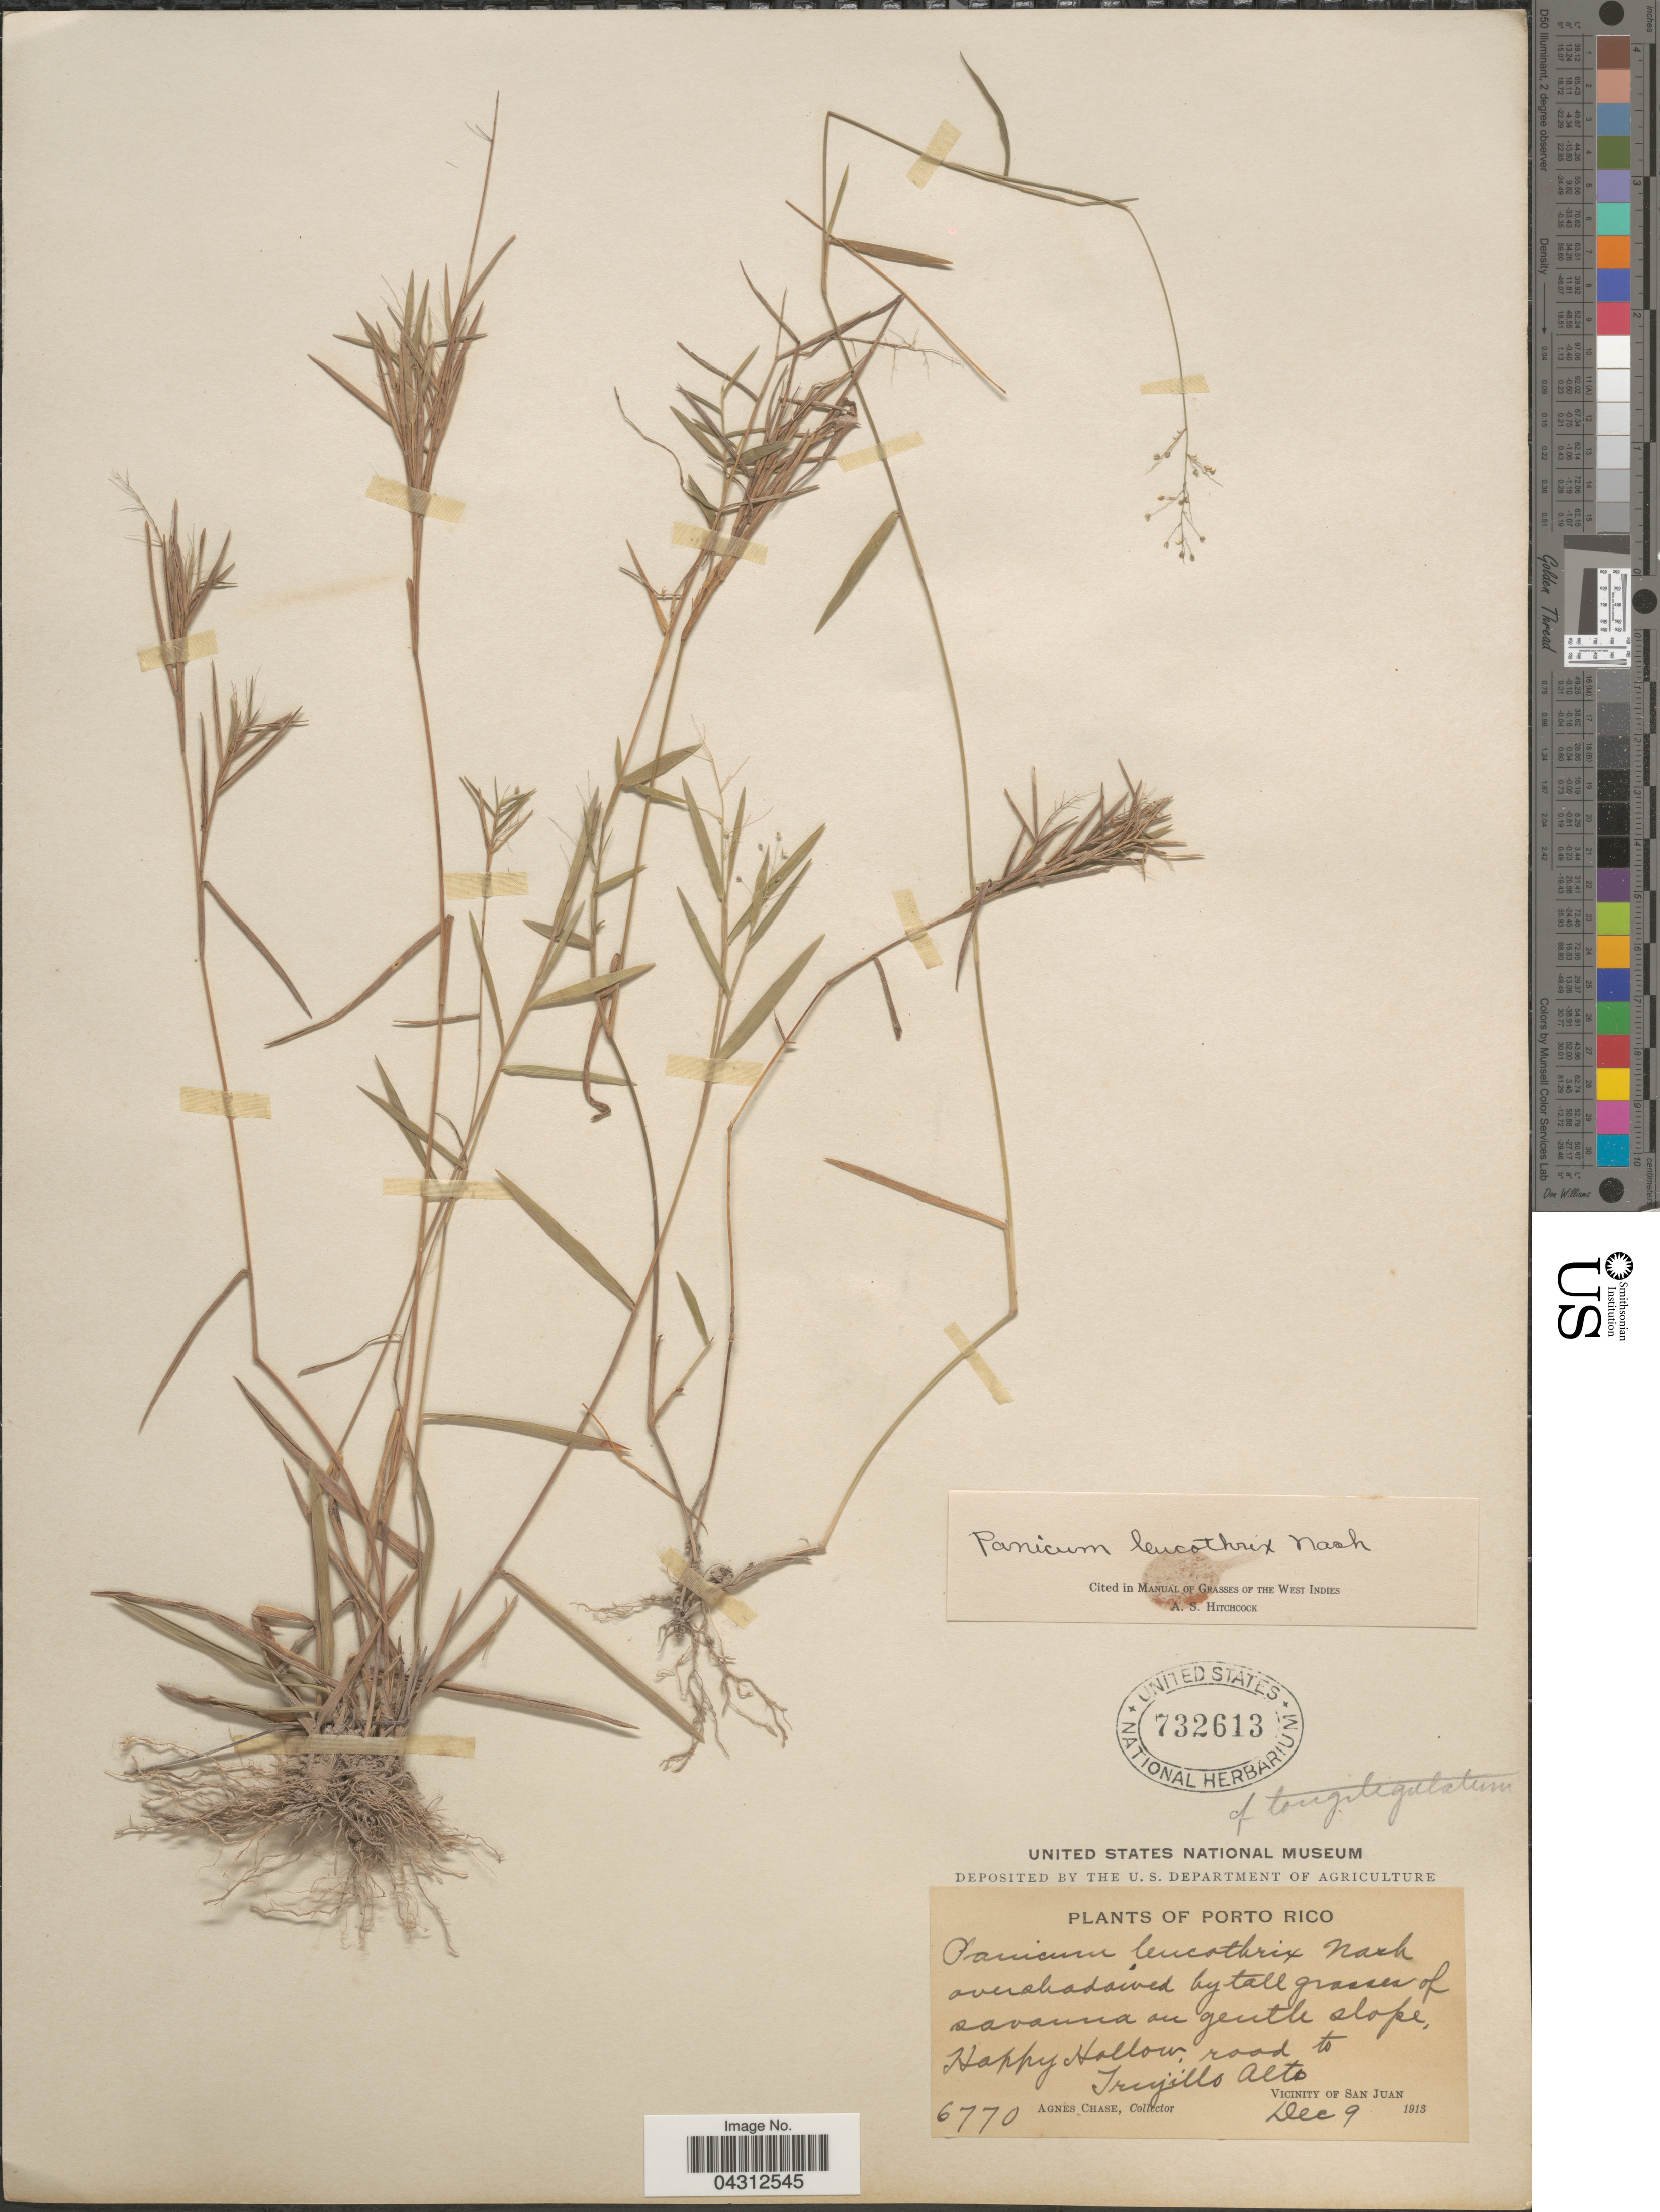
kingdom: Plantae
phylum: Tracheophyta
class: Liliopsida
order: Poales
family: Poaceae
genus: Dichanthelium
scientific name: Dichanthelium acuminatum var. longiligulatum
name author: (Nash) Gould & C.A. Clark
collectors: A. Chase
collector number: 6770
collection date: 1913-12-09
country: Puerto Rico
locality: Porto Rico. Overshadowed by tall grasses of savanna on gentle slope, Happy Hallow, road to Trojillo Alto. Vicinity of San Juan.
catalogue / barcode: US 732613